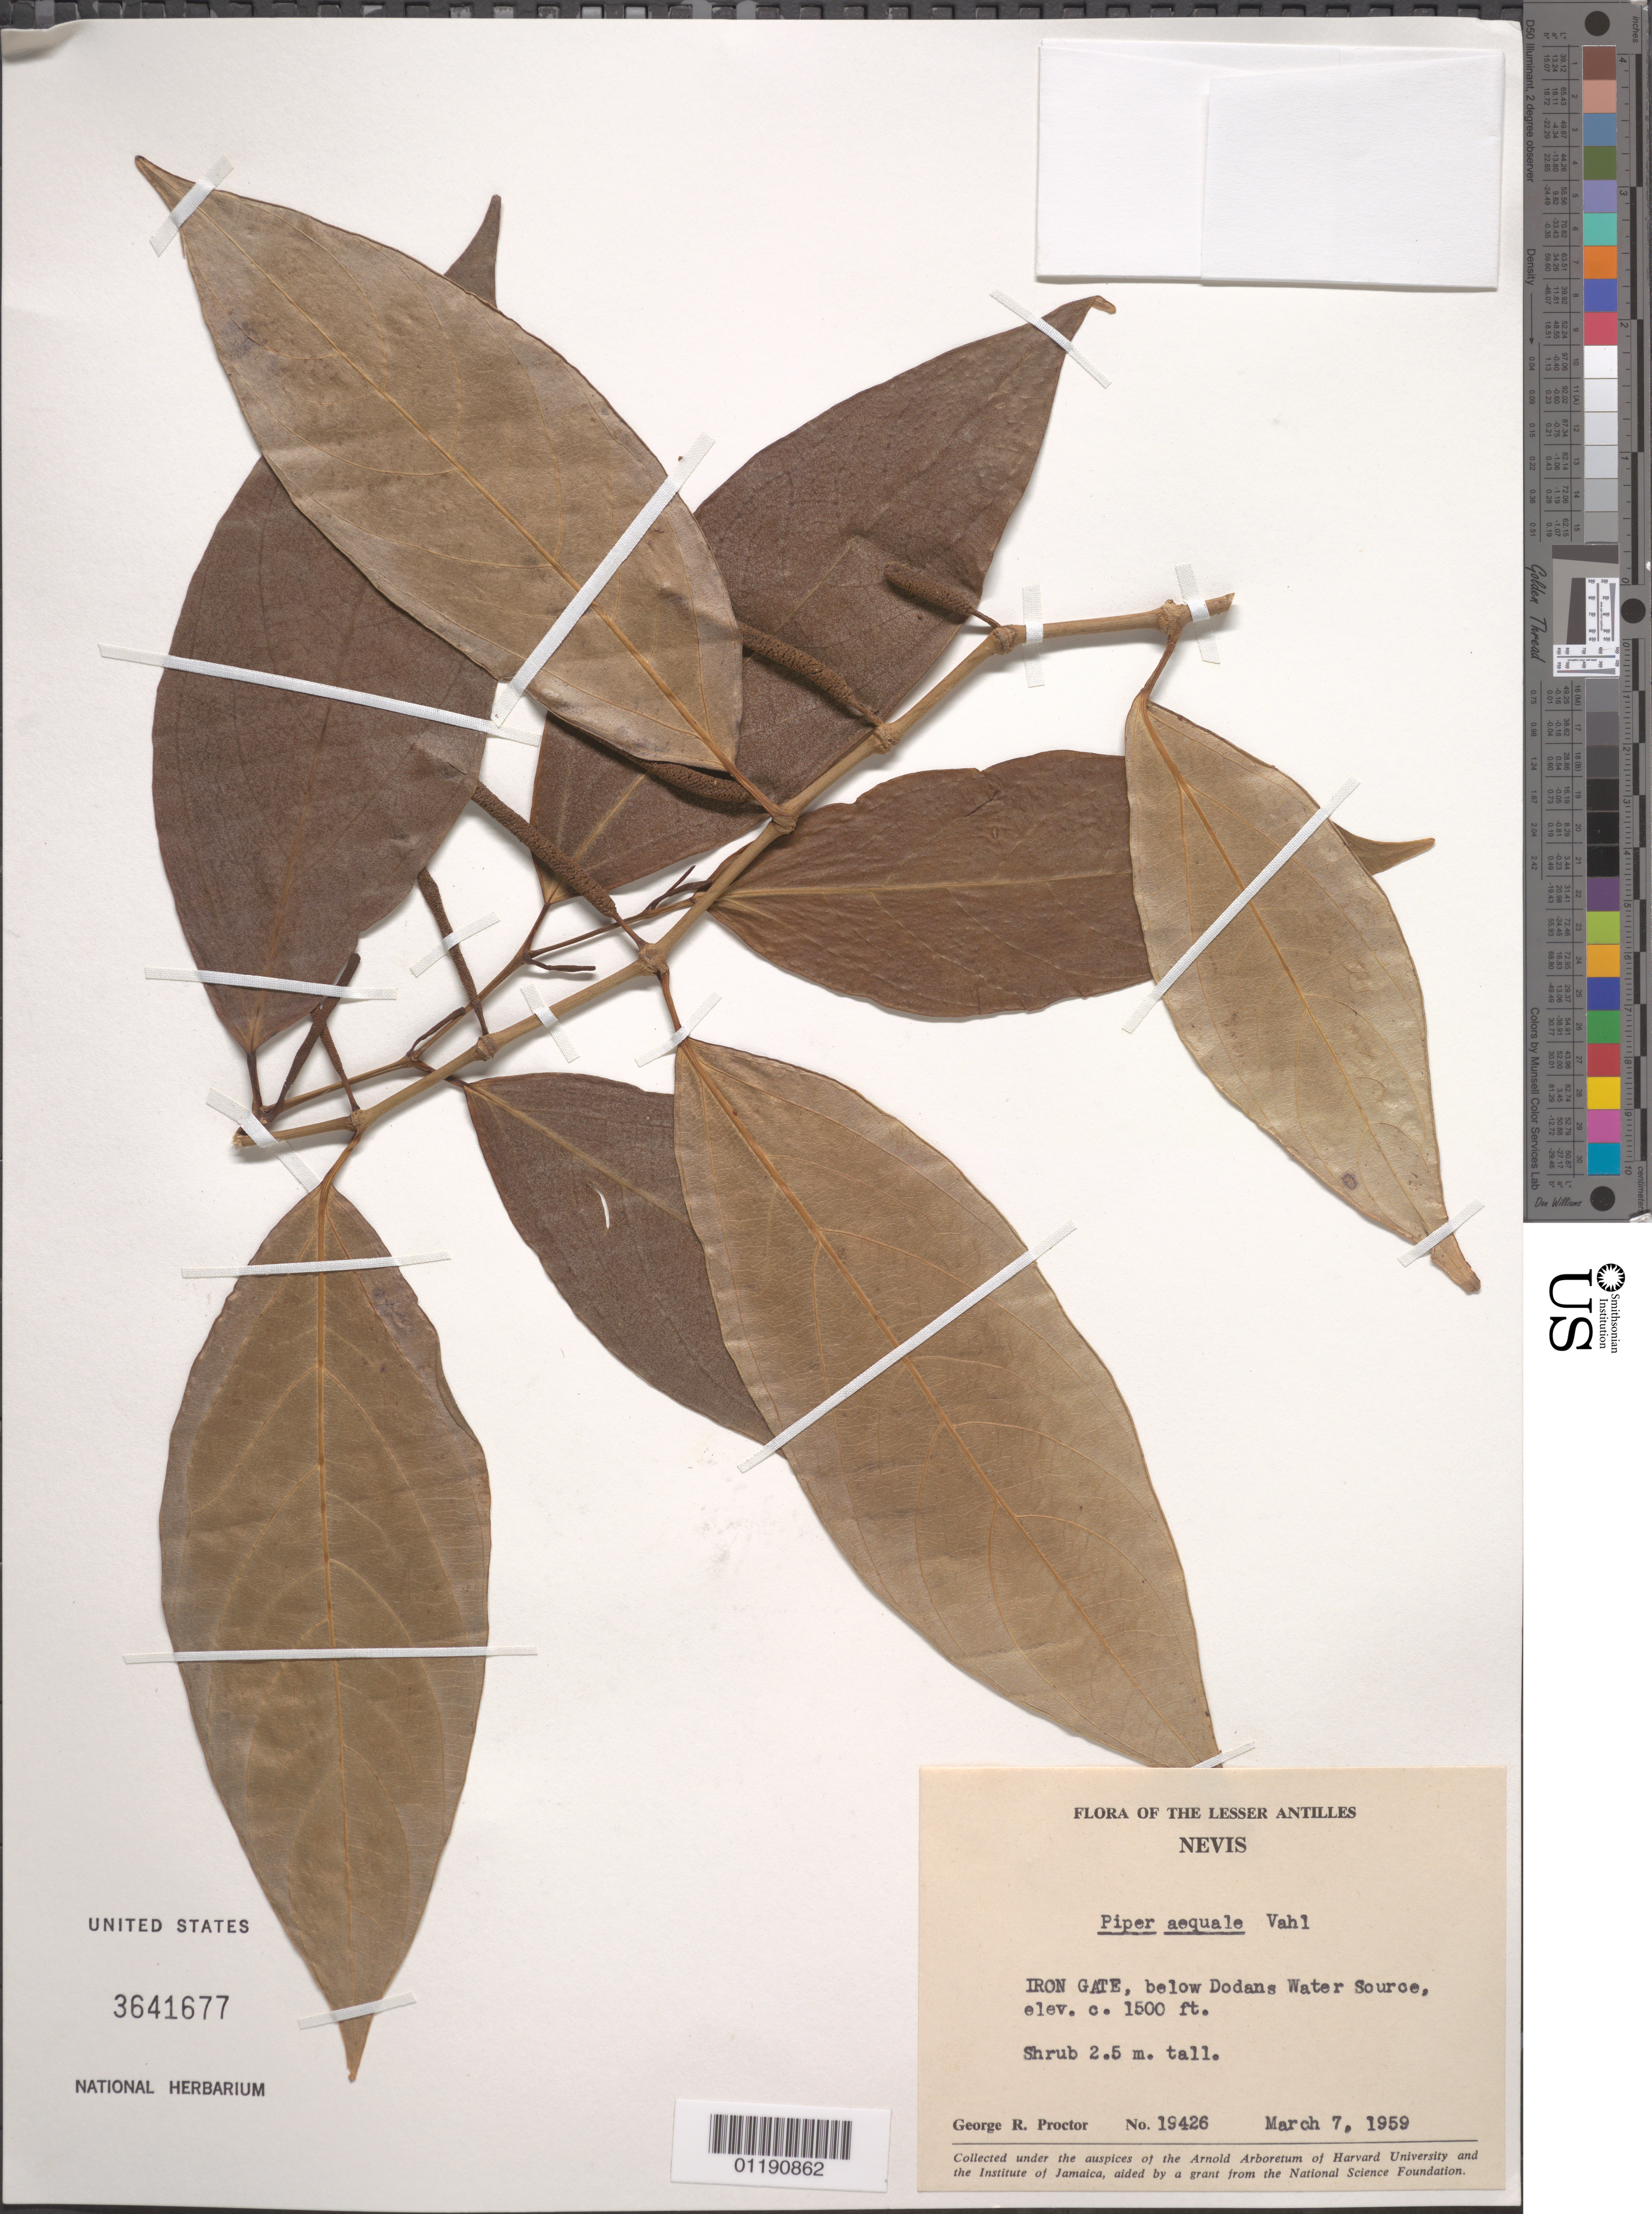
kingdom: Plantae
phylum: Tracheophyta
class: Magnoliopsida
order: Piperales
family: Piperaceae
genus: Piper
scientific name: Piper aequale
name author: Vahl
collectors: G. R. Proctor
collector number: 19426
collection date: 1959-03-07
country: St. Christopher-Nevis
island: Nevis Island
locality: Iron Gate, below Dodans Water Source.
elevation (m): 457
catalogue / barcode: US 3641677